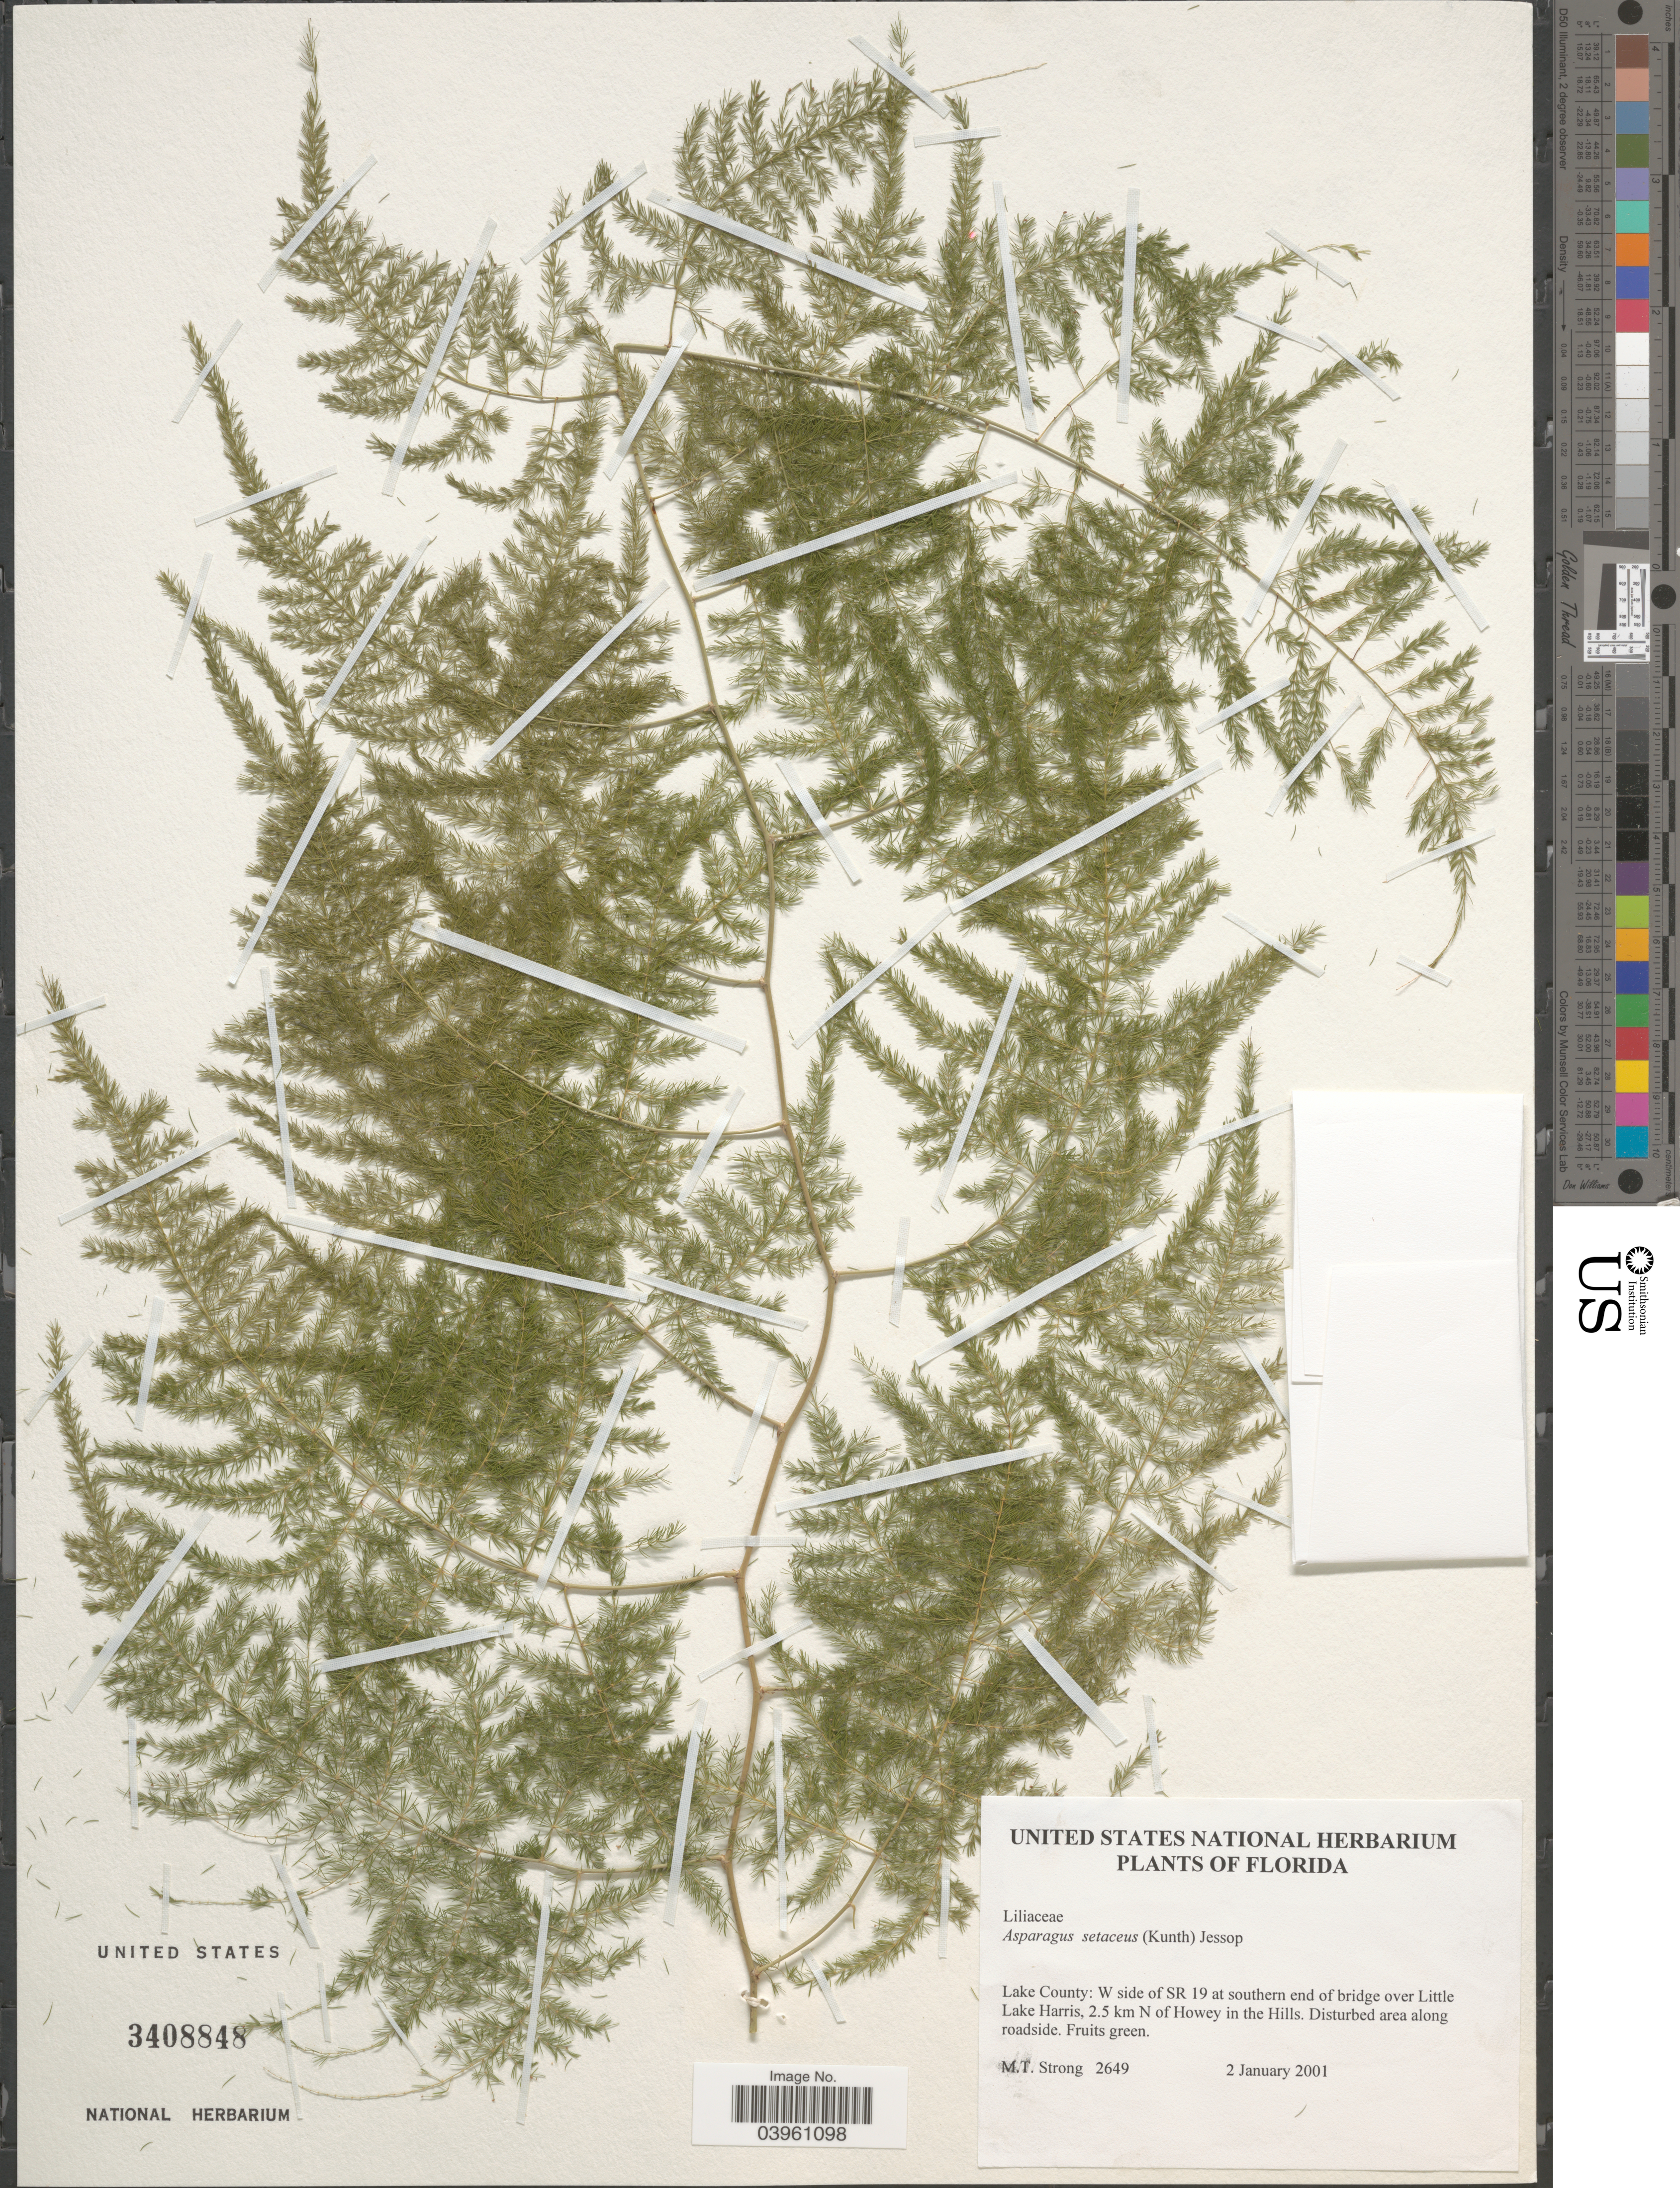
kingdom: Plantae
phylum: Tracheophyta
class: Liliopsida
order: Asparagales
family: Asparagaceae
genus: Asparagus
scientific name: Asparagus setaceus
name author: (Kunth) Jessop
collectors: M. T. Strong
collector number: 2649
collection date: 2001-01-02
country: United States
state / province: Florida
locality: Lake County: W side of SR 19 at southern end of bridge over Little Lake Harris, 2.5 km N of Howey in the Hills.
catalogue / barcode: US 3408848